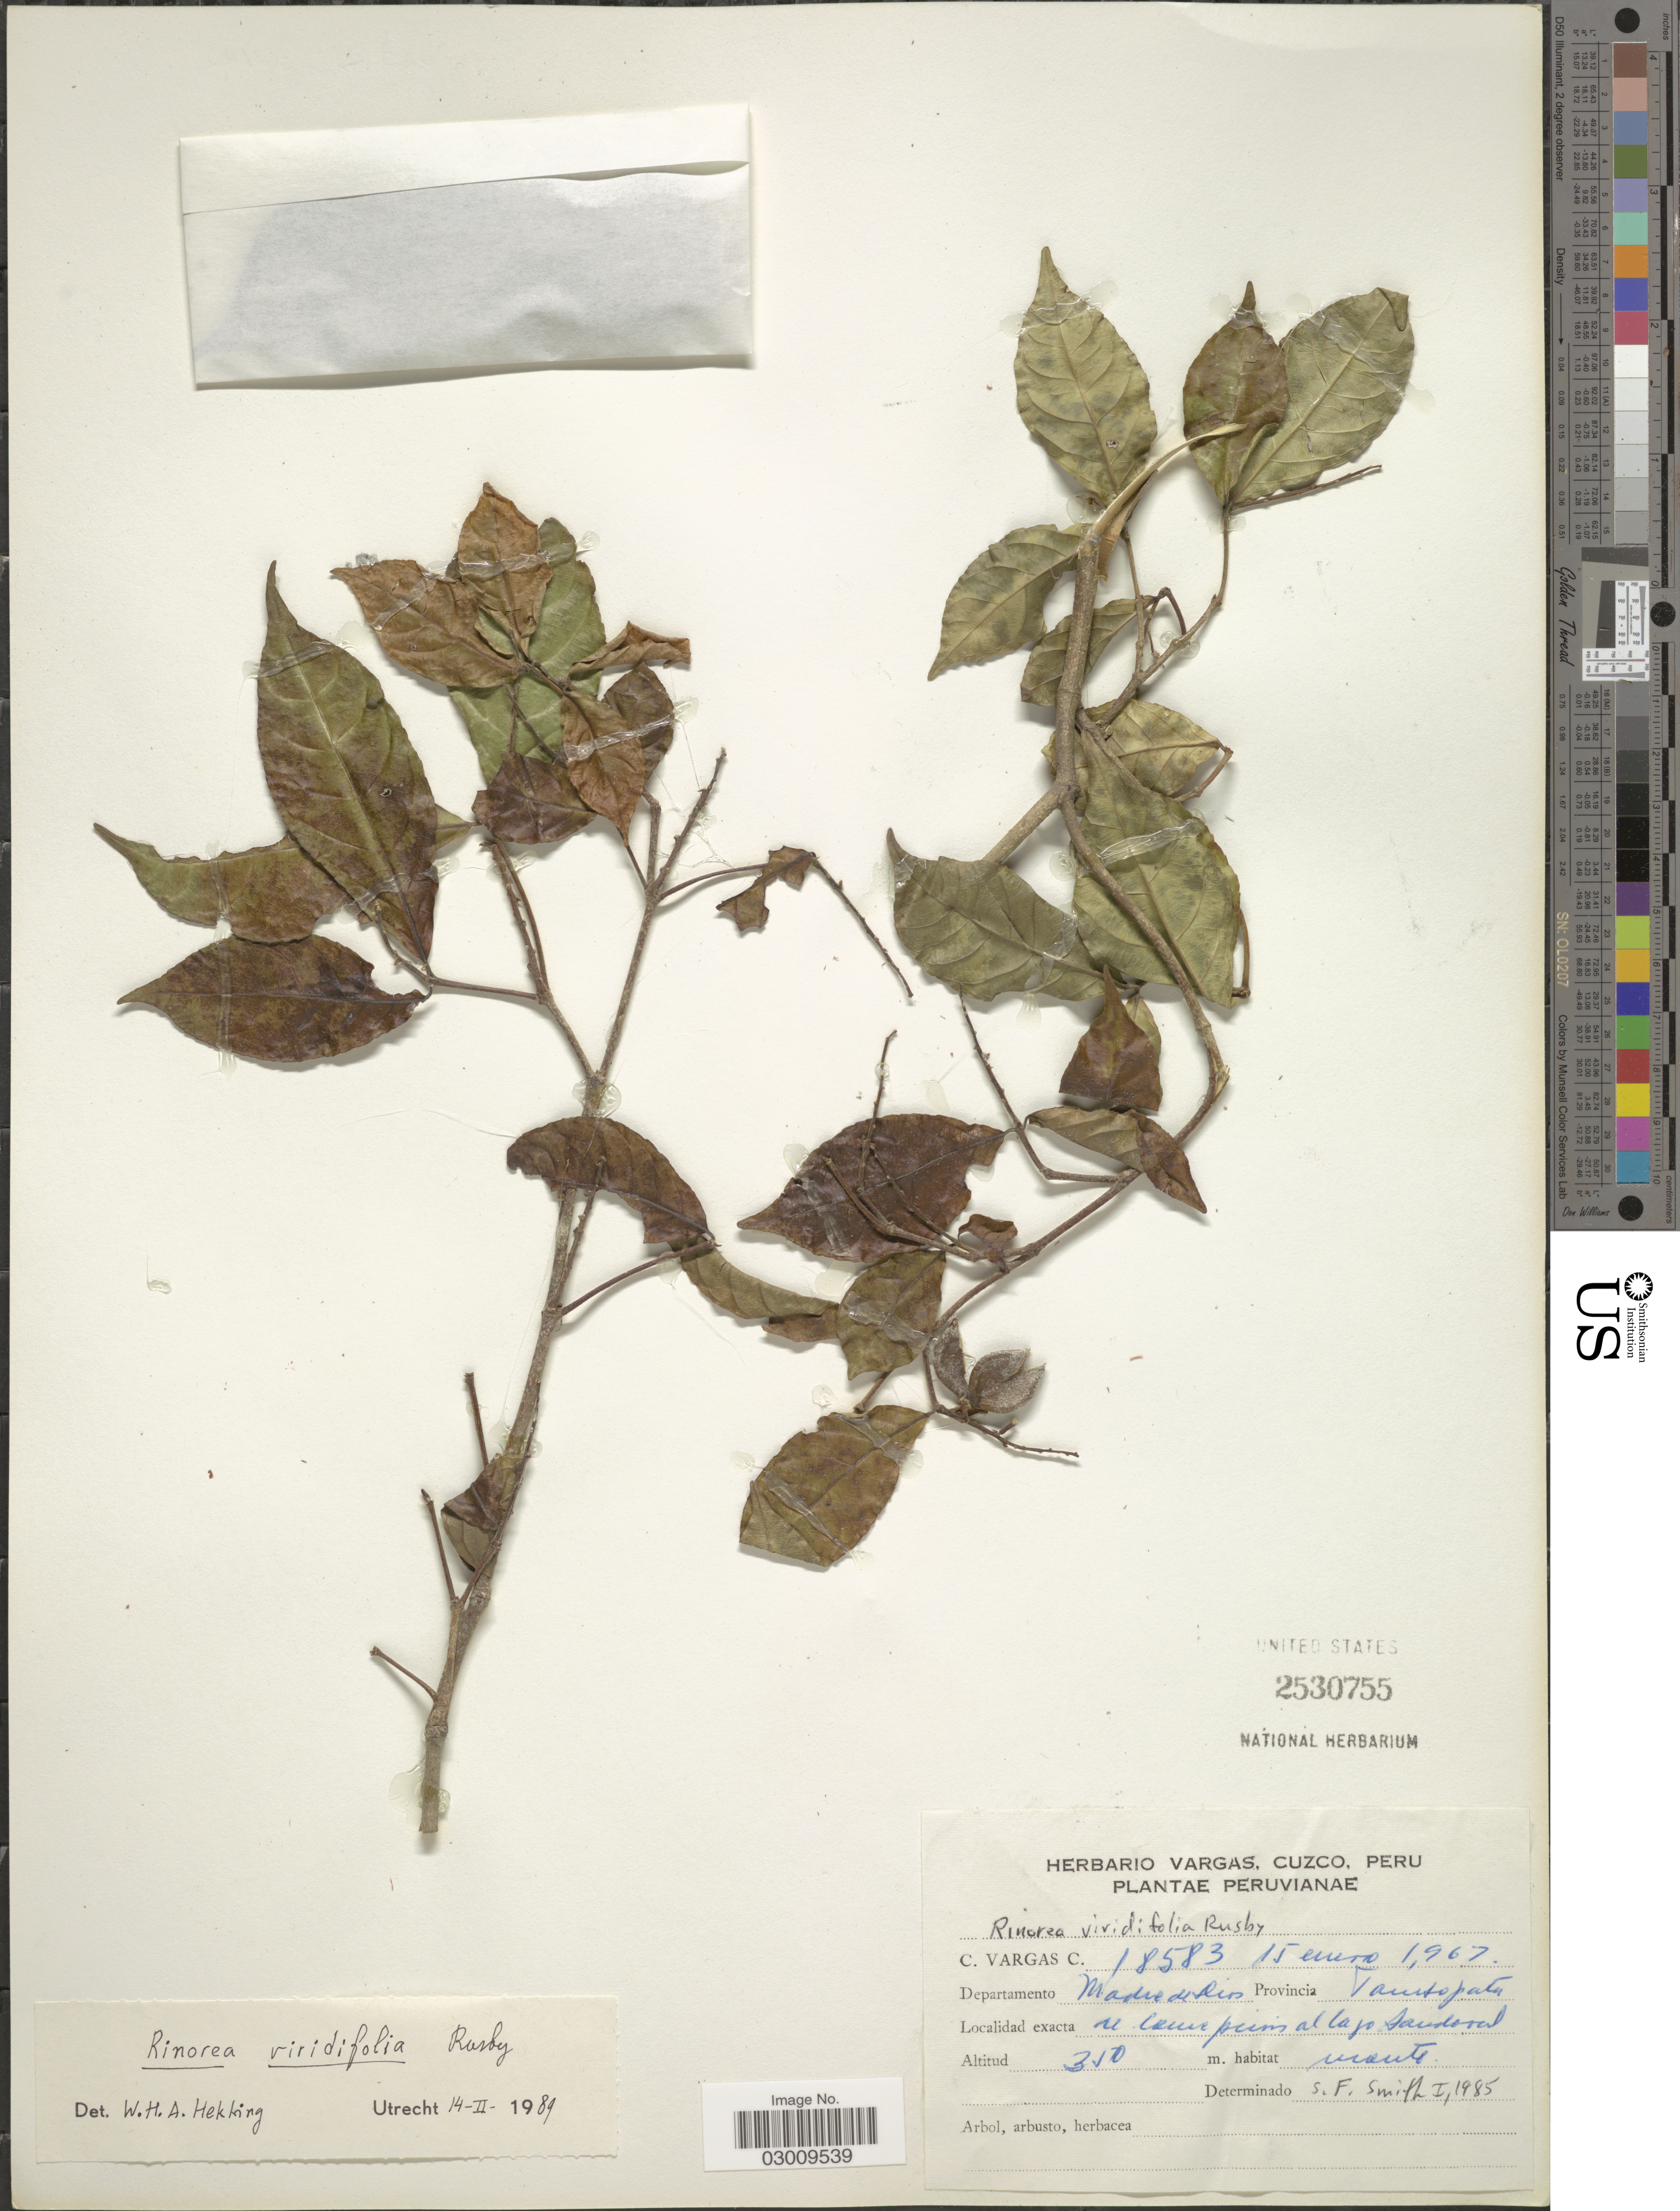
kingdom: Plantae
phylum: Tracheophyta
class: Magnoliopsida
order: Malpighiales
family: Violaceae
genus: Rinorea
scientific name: Rinorea viridifolia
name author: Rusby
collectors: C. Vargas Calderón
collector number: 18583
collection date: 1967-01-15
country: Peru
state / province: Madre de Dios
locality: Departamento Madre de Dios. Provincia Tambopata. Al Cueve pinis al lago Sandoval.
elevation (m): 350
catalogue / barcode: US 2530755